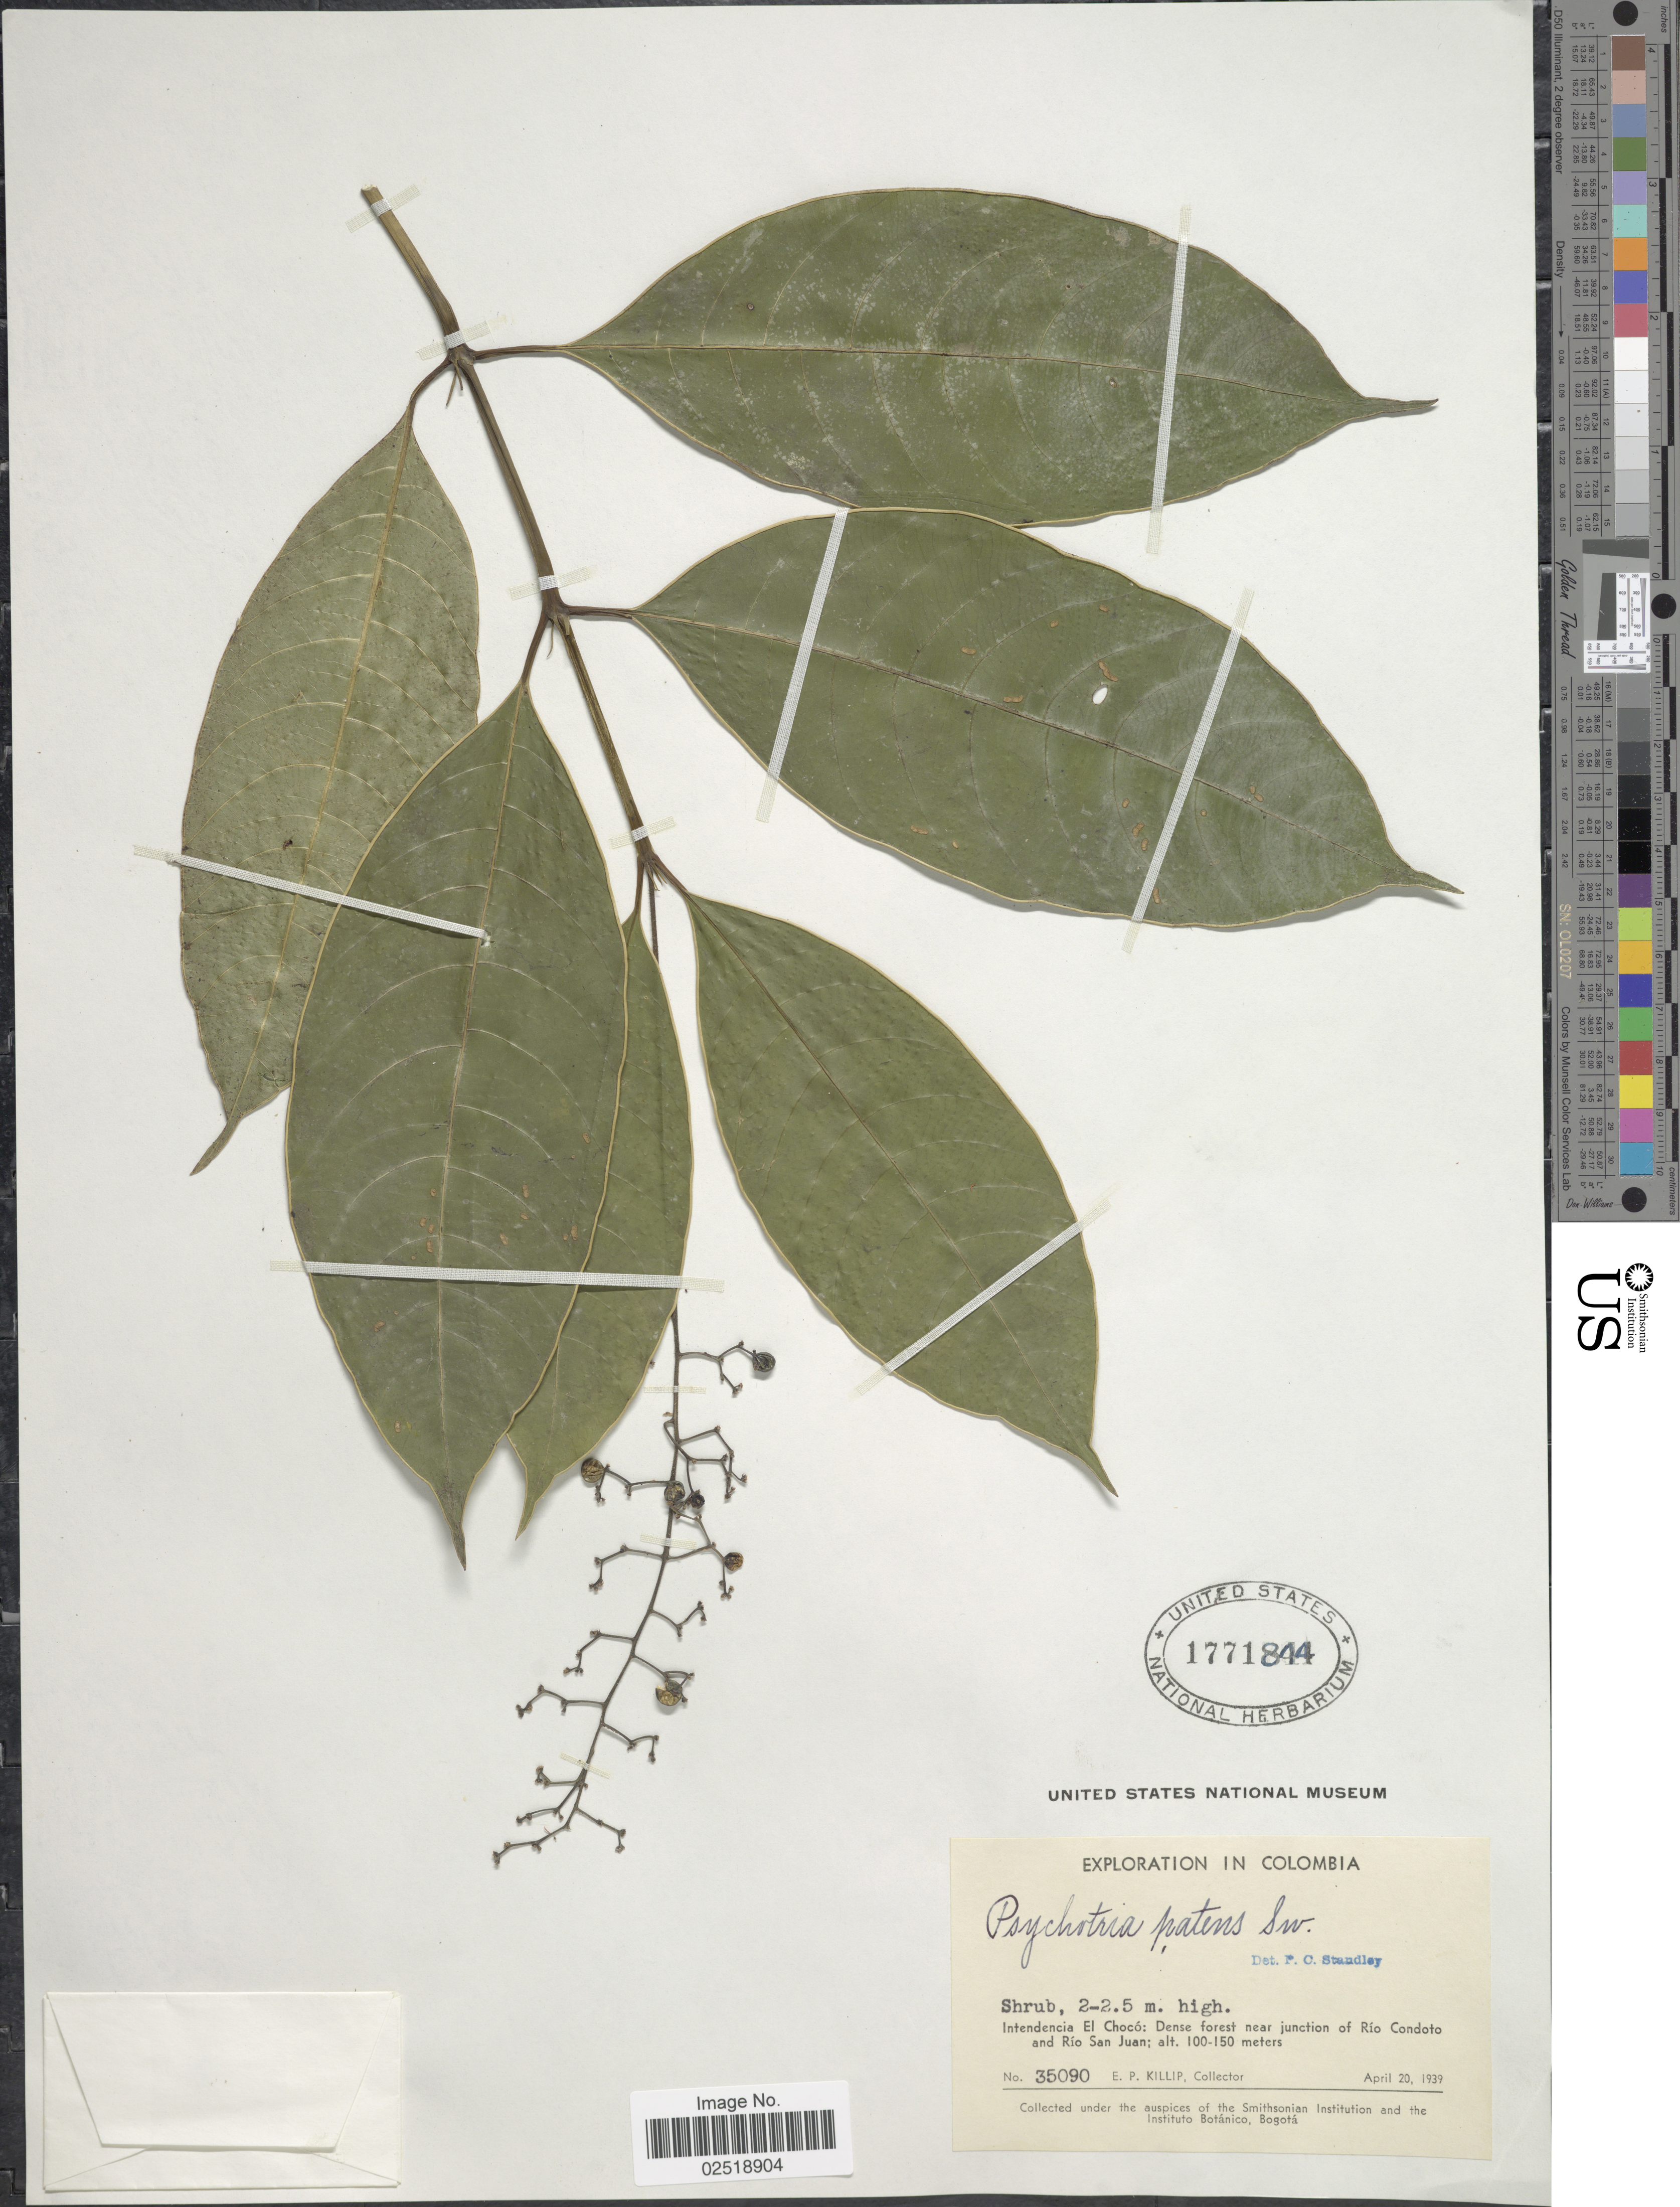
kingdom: Plantae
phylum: Tracheophyta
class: Magnoliopsida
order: Gentianales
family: Rubiaceae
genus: Psychotria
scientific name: Psychotria cincta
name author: Standl.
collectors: E. P. Killip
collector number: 35090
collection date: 1939-04-20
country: Colombia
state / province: Chocó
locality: Intendencia El Chocó: Dense forest near junction of Río Condoto and Río San Juan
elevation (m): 100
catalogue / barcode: US 1771844